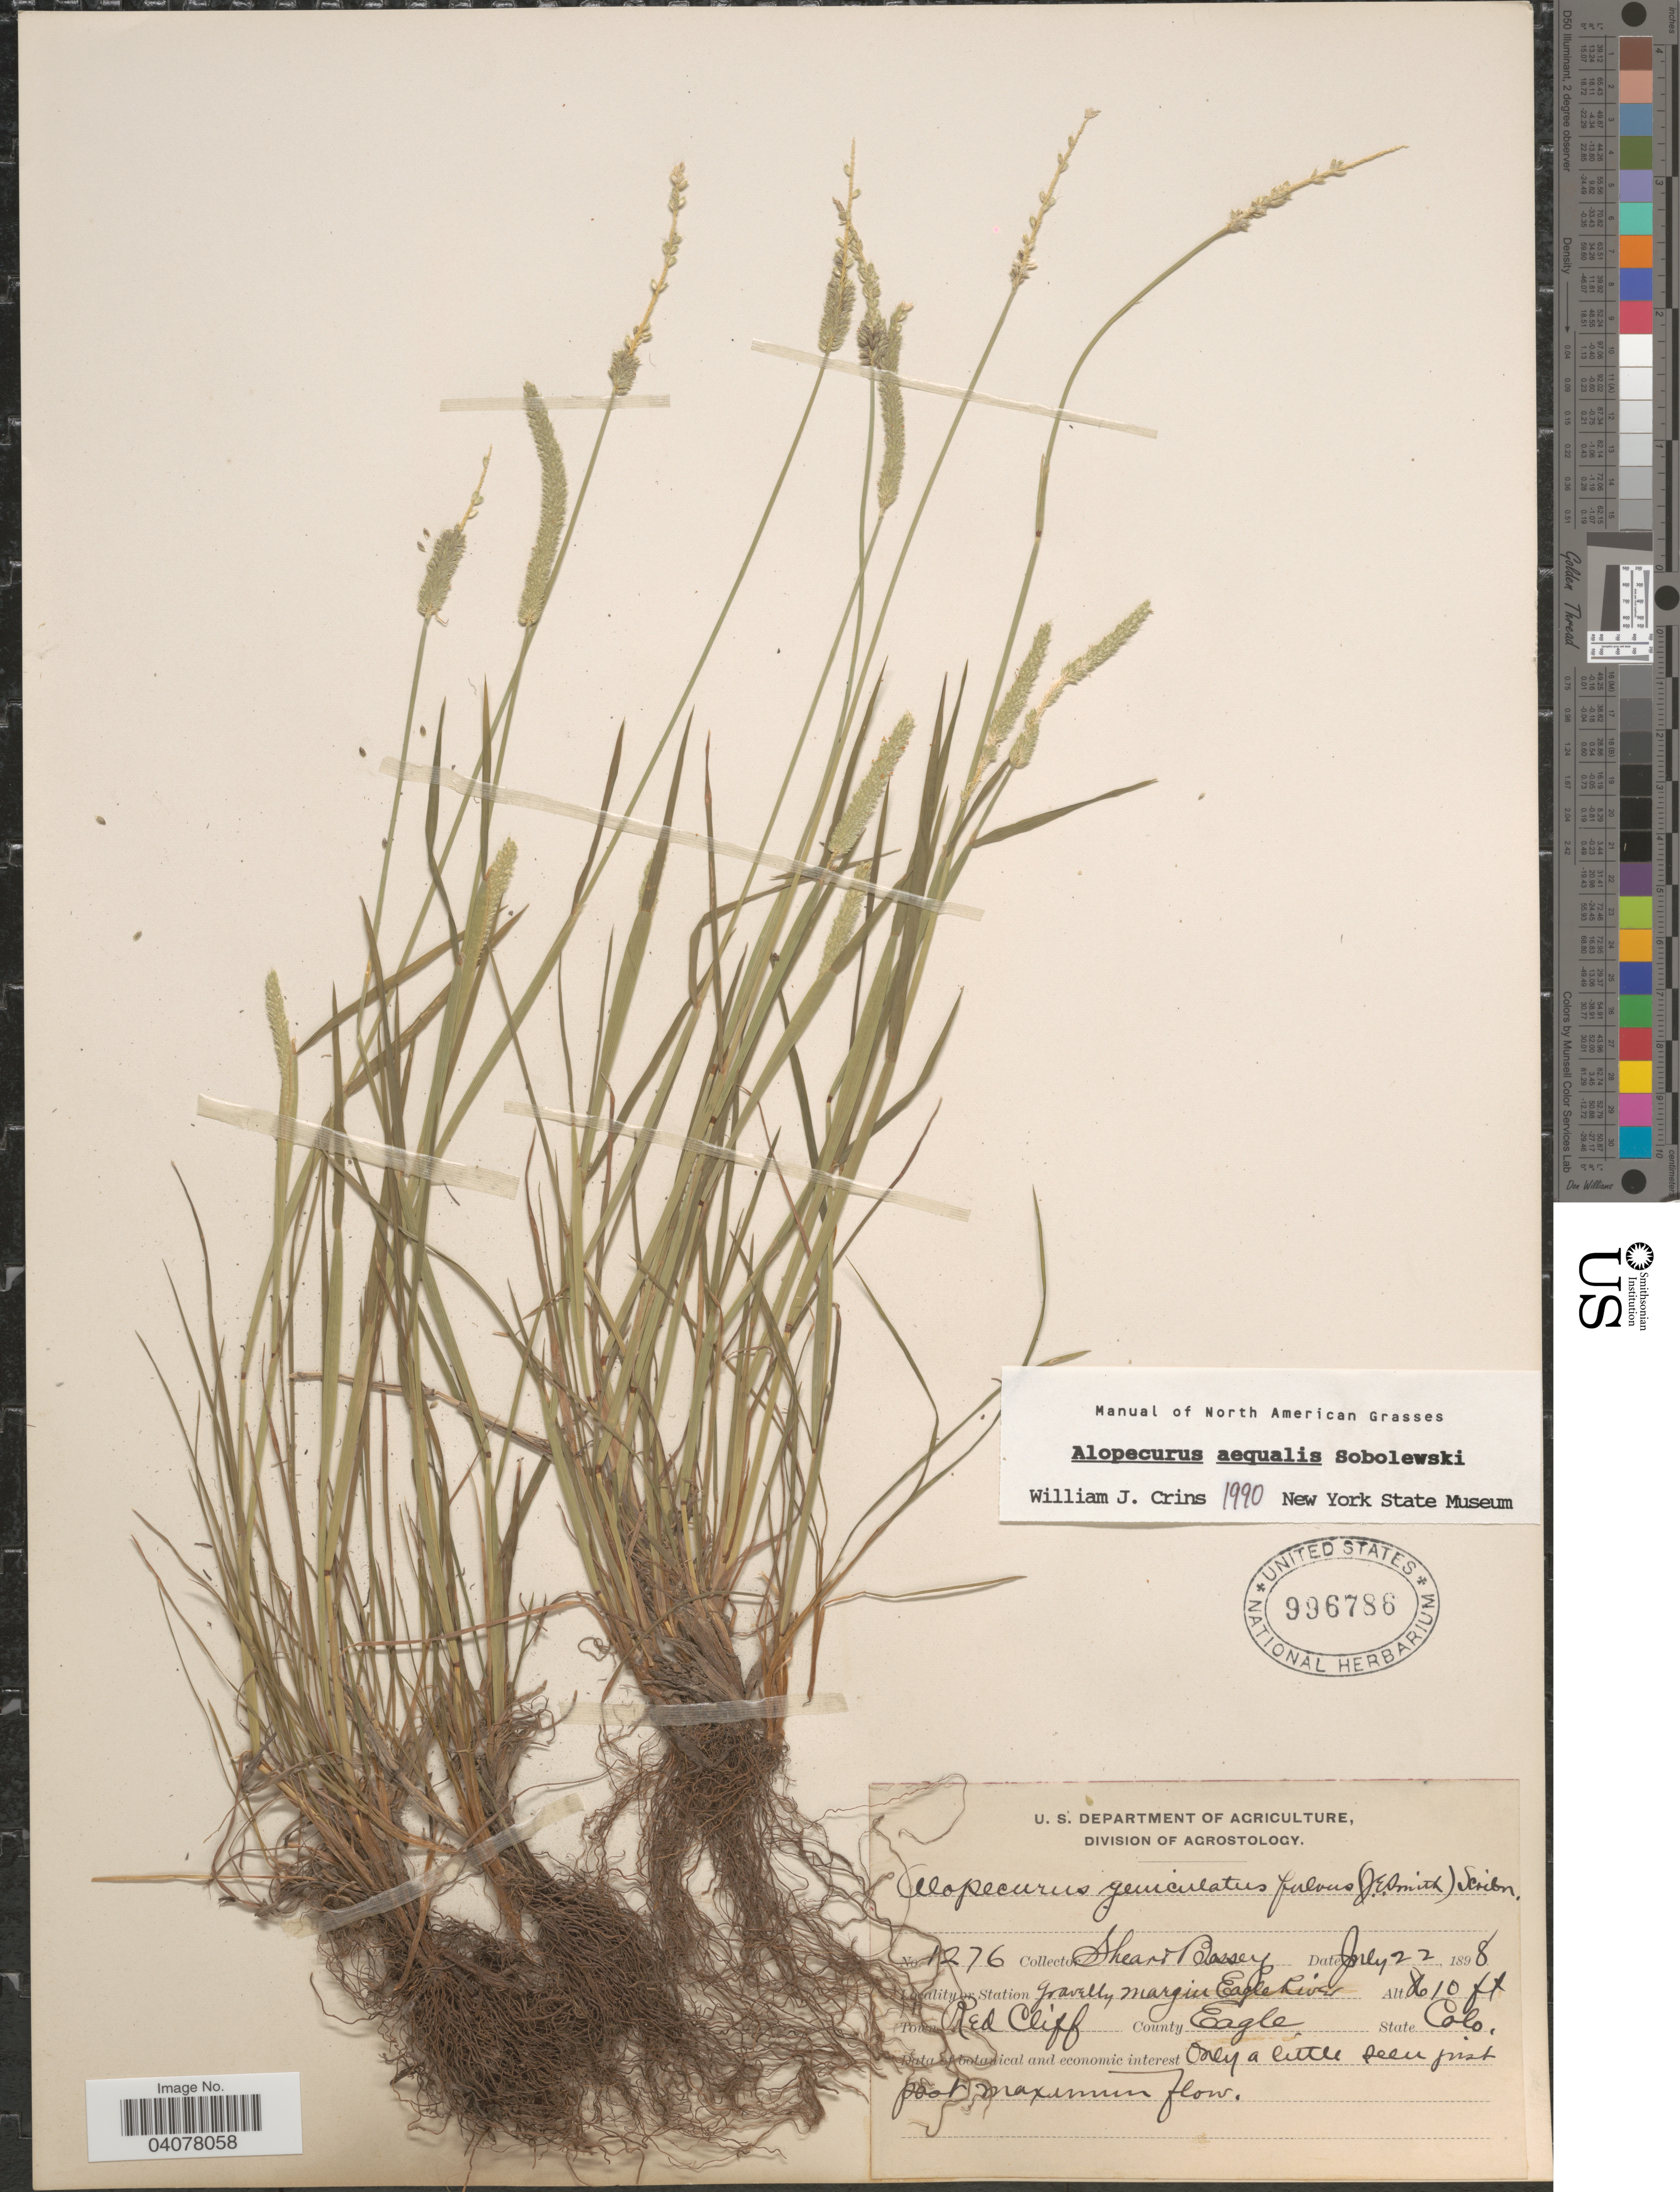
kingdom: Plantae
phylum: Tracheophyta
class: Liliopsida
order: Poales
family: Poaceae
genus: Alopecurus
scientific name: Alopecurus aequalis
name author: Sobol.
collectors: -- Shear & -. Bessey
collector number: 1276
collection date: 1898-07-22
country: United States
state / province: Colorado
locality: Gravelly margin Eagle River. Town Red Cliff. County Eagle.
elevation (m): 2624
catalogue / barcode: US 996786